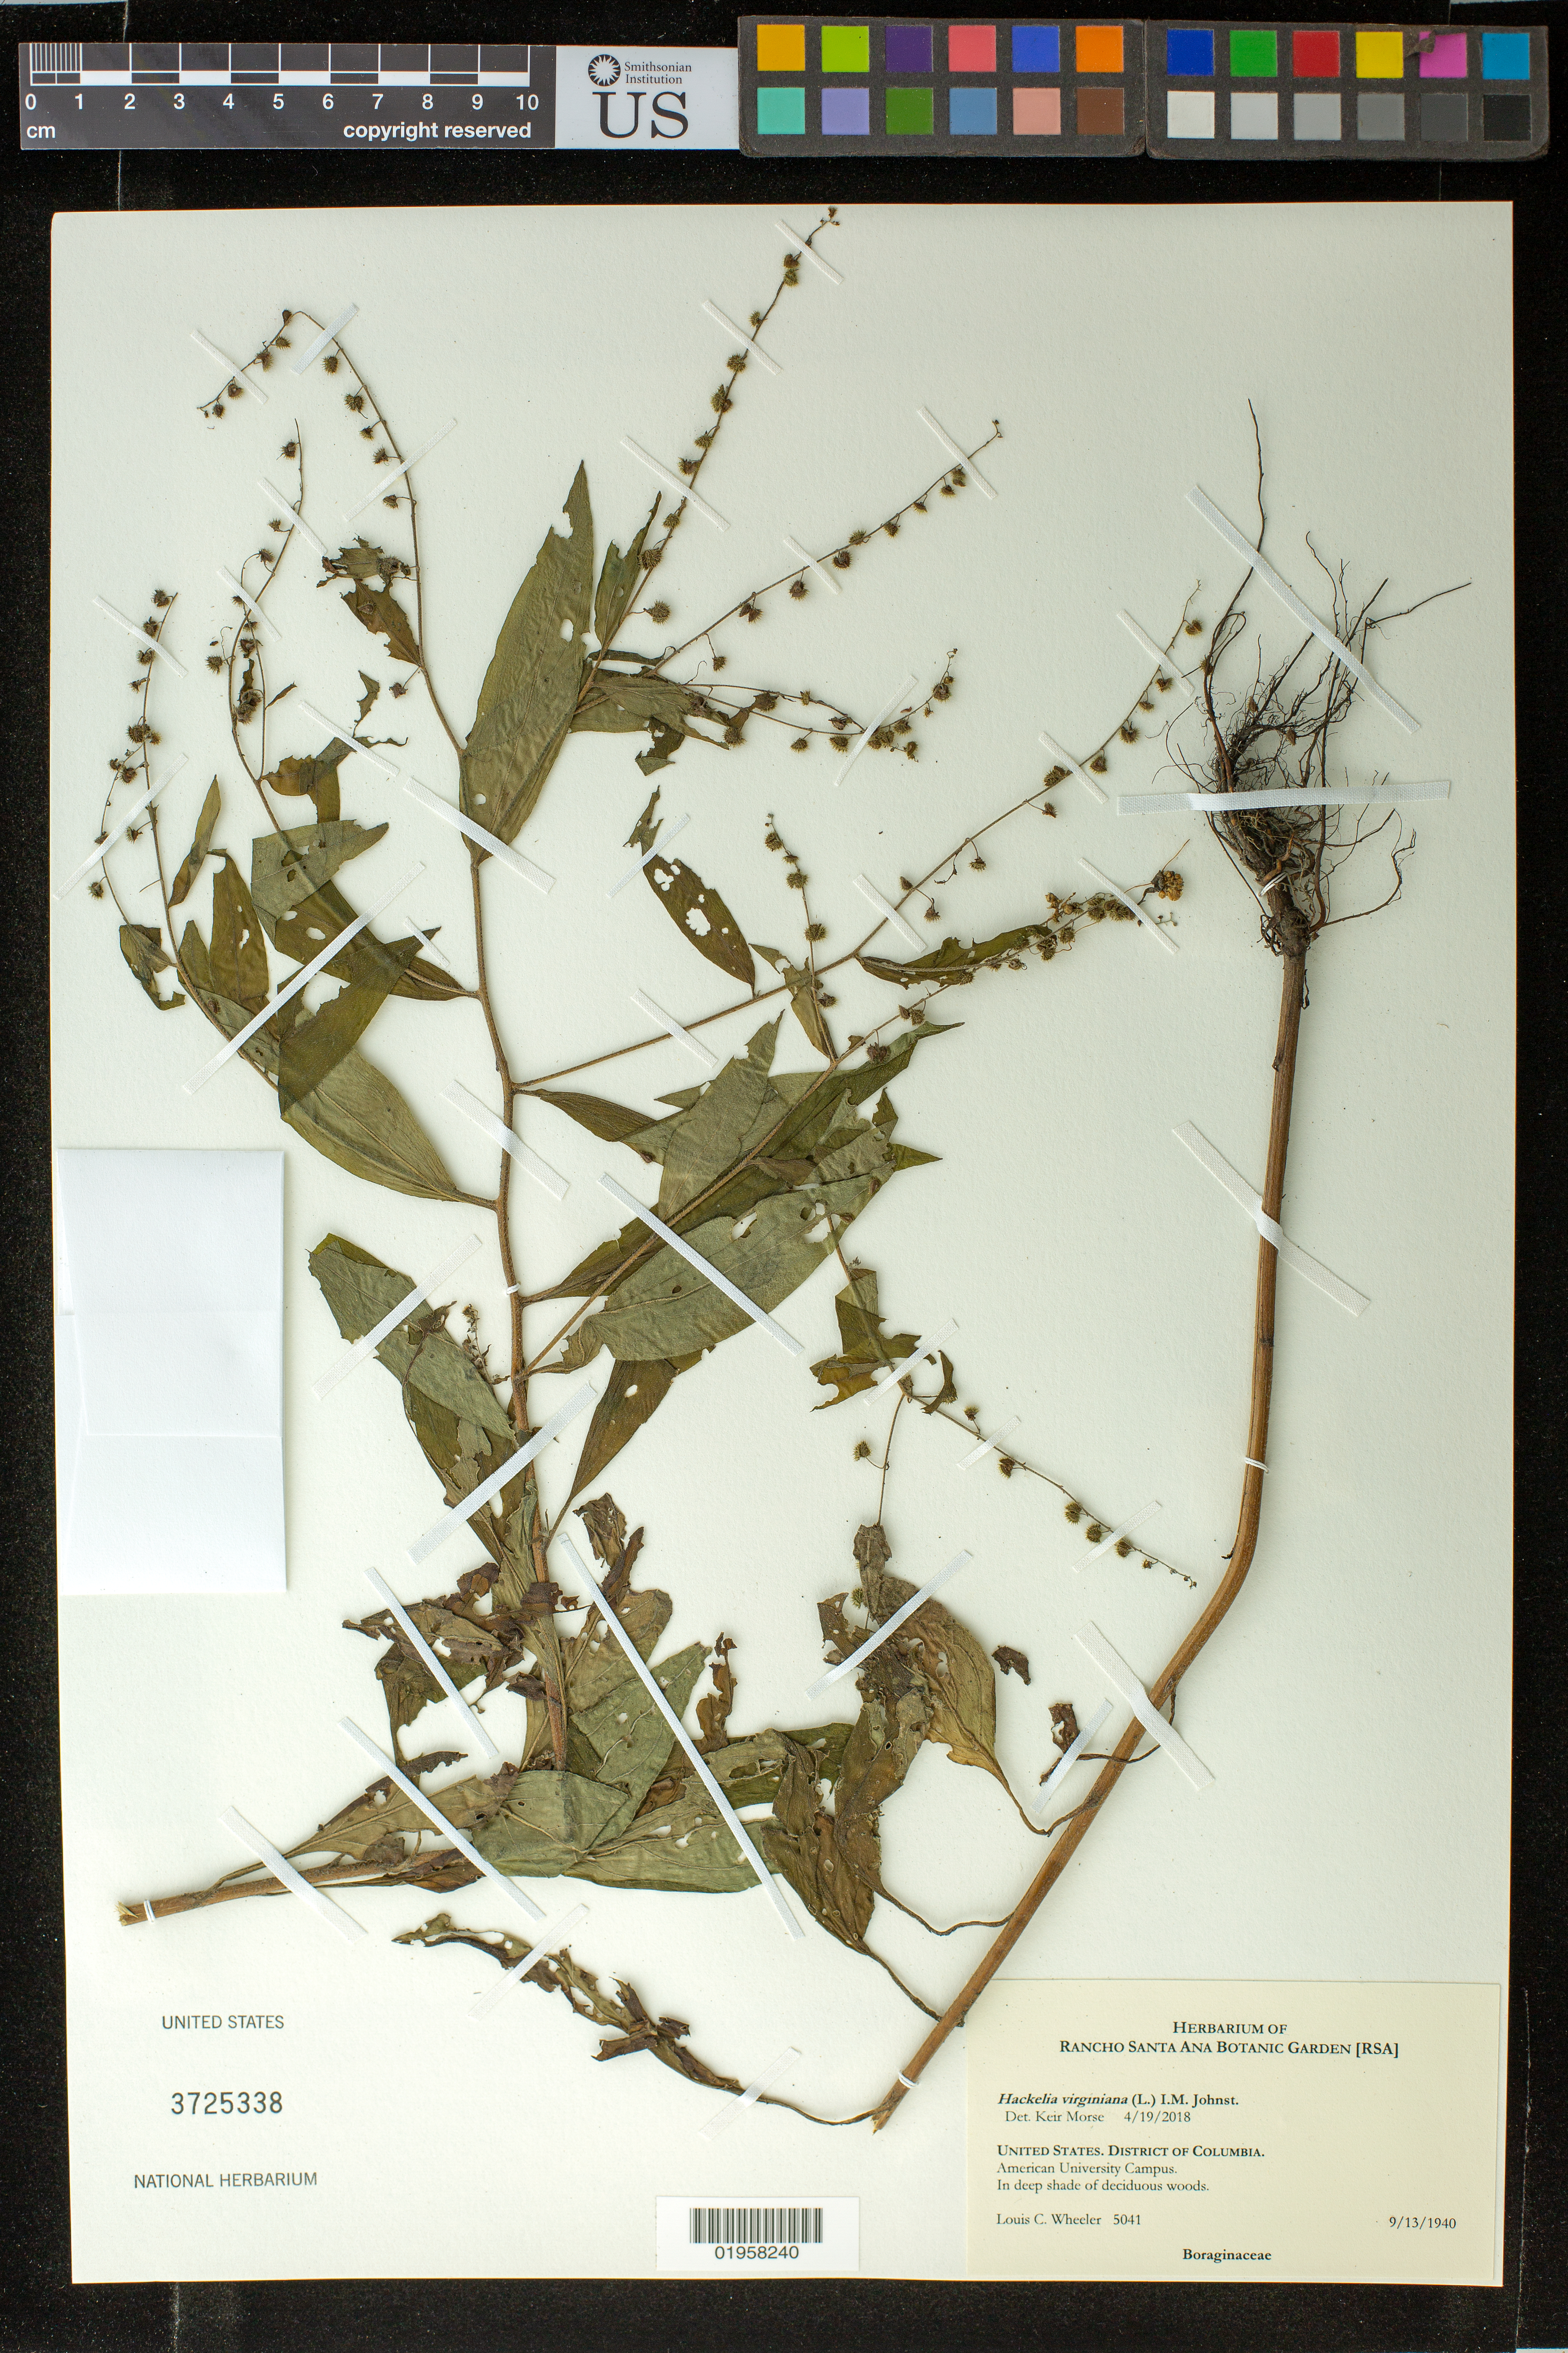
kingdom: Plantae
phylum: Tracheophyta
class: Magnoliopsida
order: Boraginales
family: Boraginaceae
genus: Hackelia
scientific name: Hackelia virginiana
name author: (L.) I.M. Johnst.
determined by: Morse, K.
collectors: L. C. Wheeler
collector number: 5041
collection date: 1940-09-13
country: United States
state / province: District of Columbia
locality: American University Campus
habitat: In deep shade of deciduous woods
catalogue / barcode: US 3725338